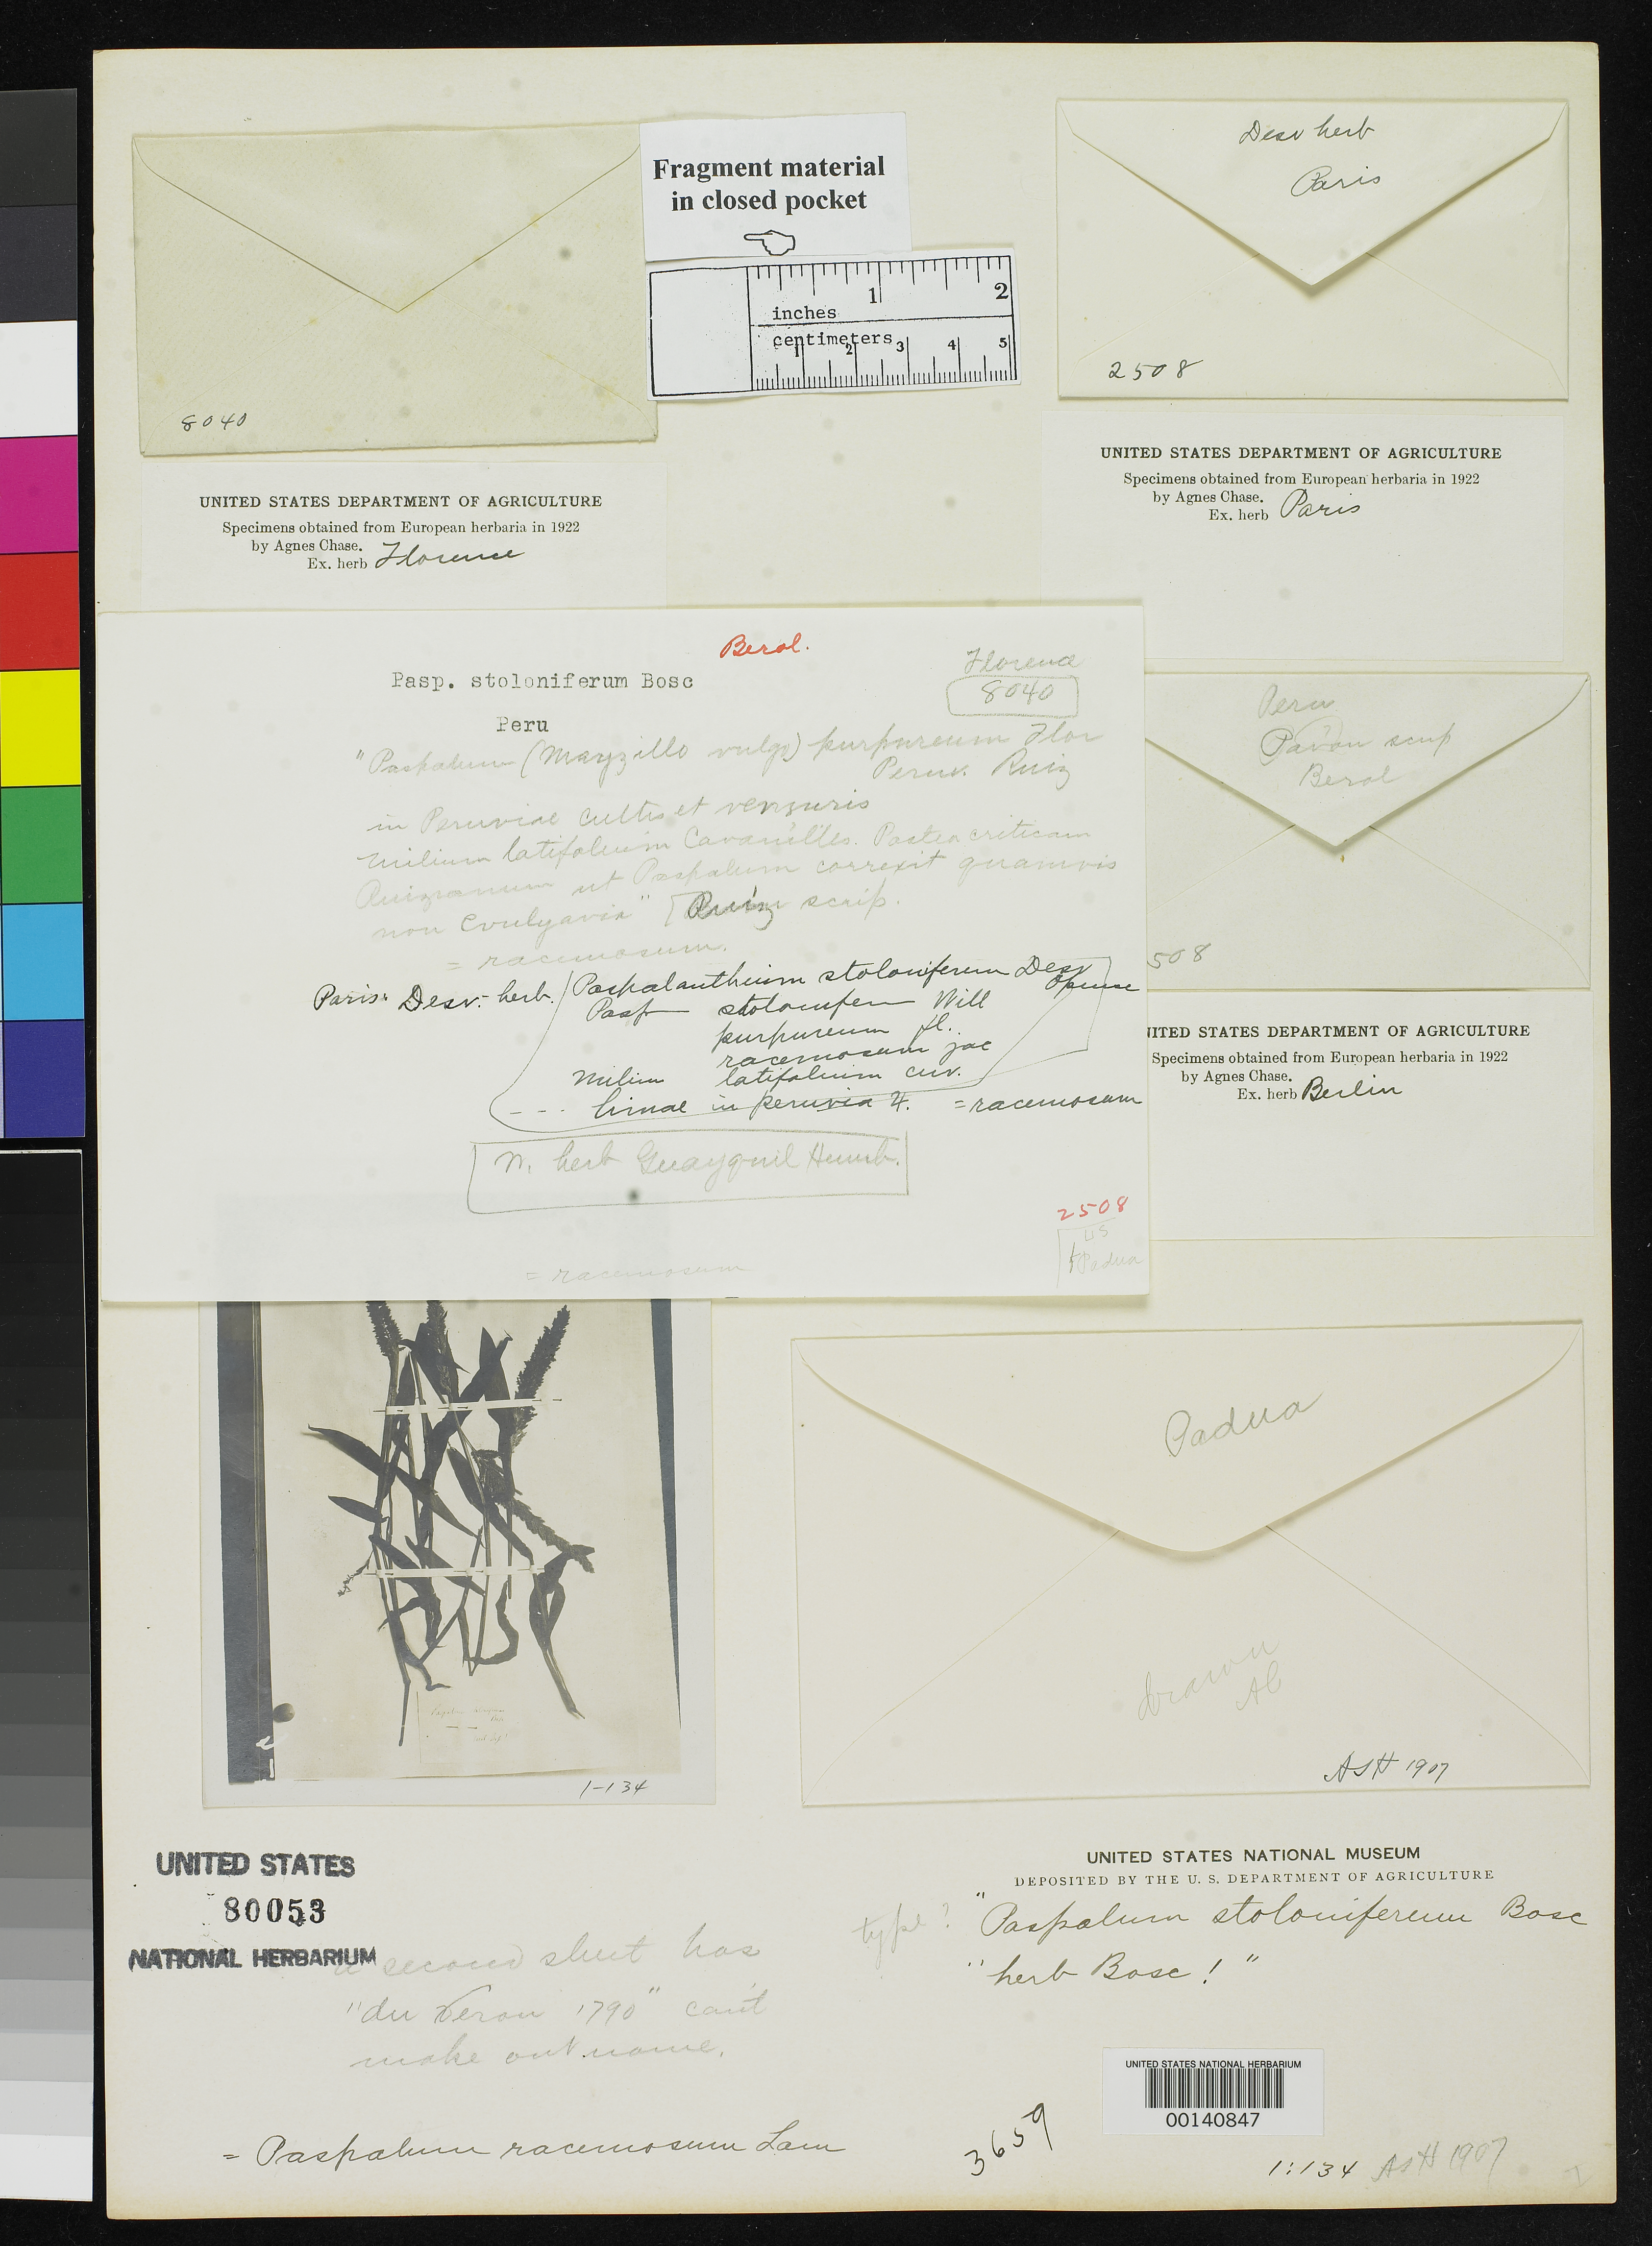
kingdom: Plantae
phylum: Tracheophyta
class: Liliopsida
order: Poales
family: Poaceae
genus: Paspalum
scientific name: Paspalum stoloniferum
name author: Bosc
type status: Type Fragment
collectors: L. A. G. Bosc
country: Peru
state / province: San Martín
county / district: Mariscal Cáceres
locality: Rio Huallaga, margen Derecha del; Balsa Probana; dtto. Tocache Nuevo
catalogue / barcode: US 80053